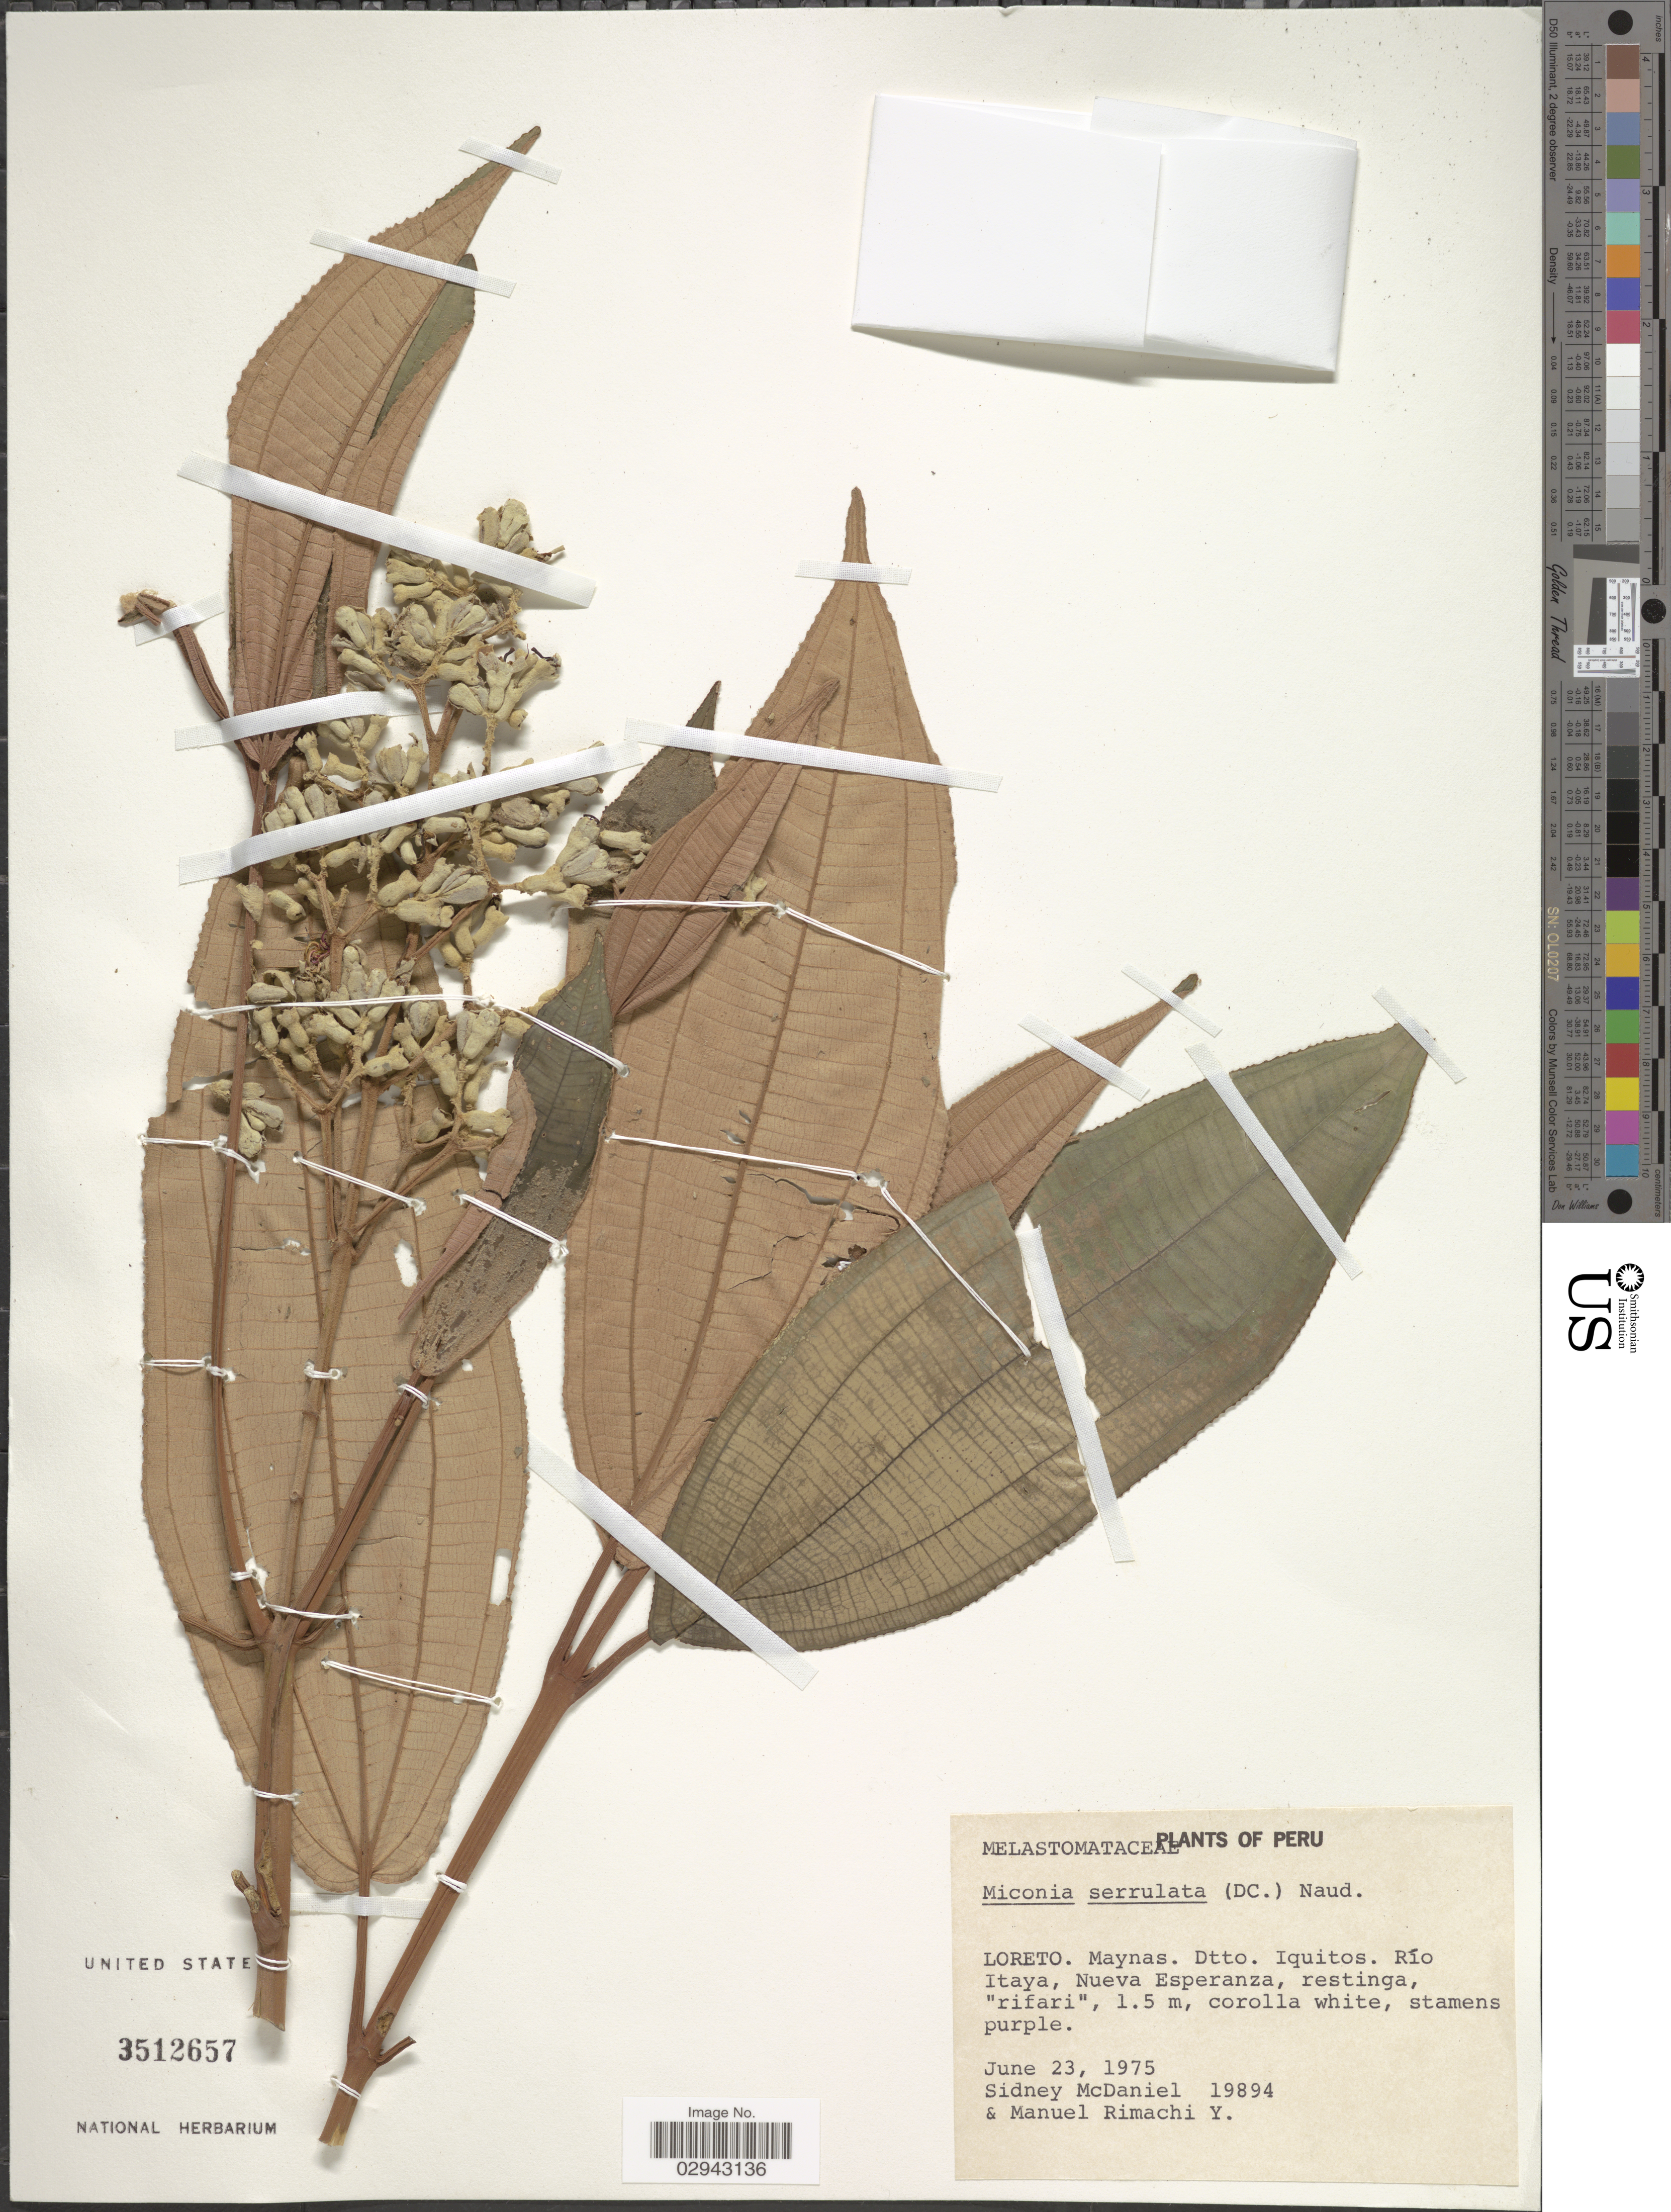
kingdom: Plantae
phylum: Tracheophyta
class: Magnoliopsida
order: Myrtales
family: Melastomataceae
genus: Miconia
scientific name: Miconia serrulata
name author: (DC.) Naudin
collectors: S. McDaniel & M. Rimachi Y.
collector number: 19894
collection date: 1975-06-23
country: Peru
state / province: Loreto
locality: Maynas. Dtto. Iquitos. Río Itaya, Nueva Esperanza, restinga, "rifari".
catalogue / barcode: US 3512657